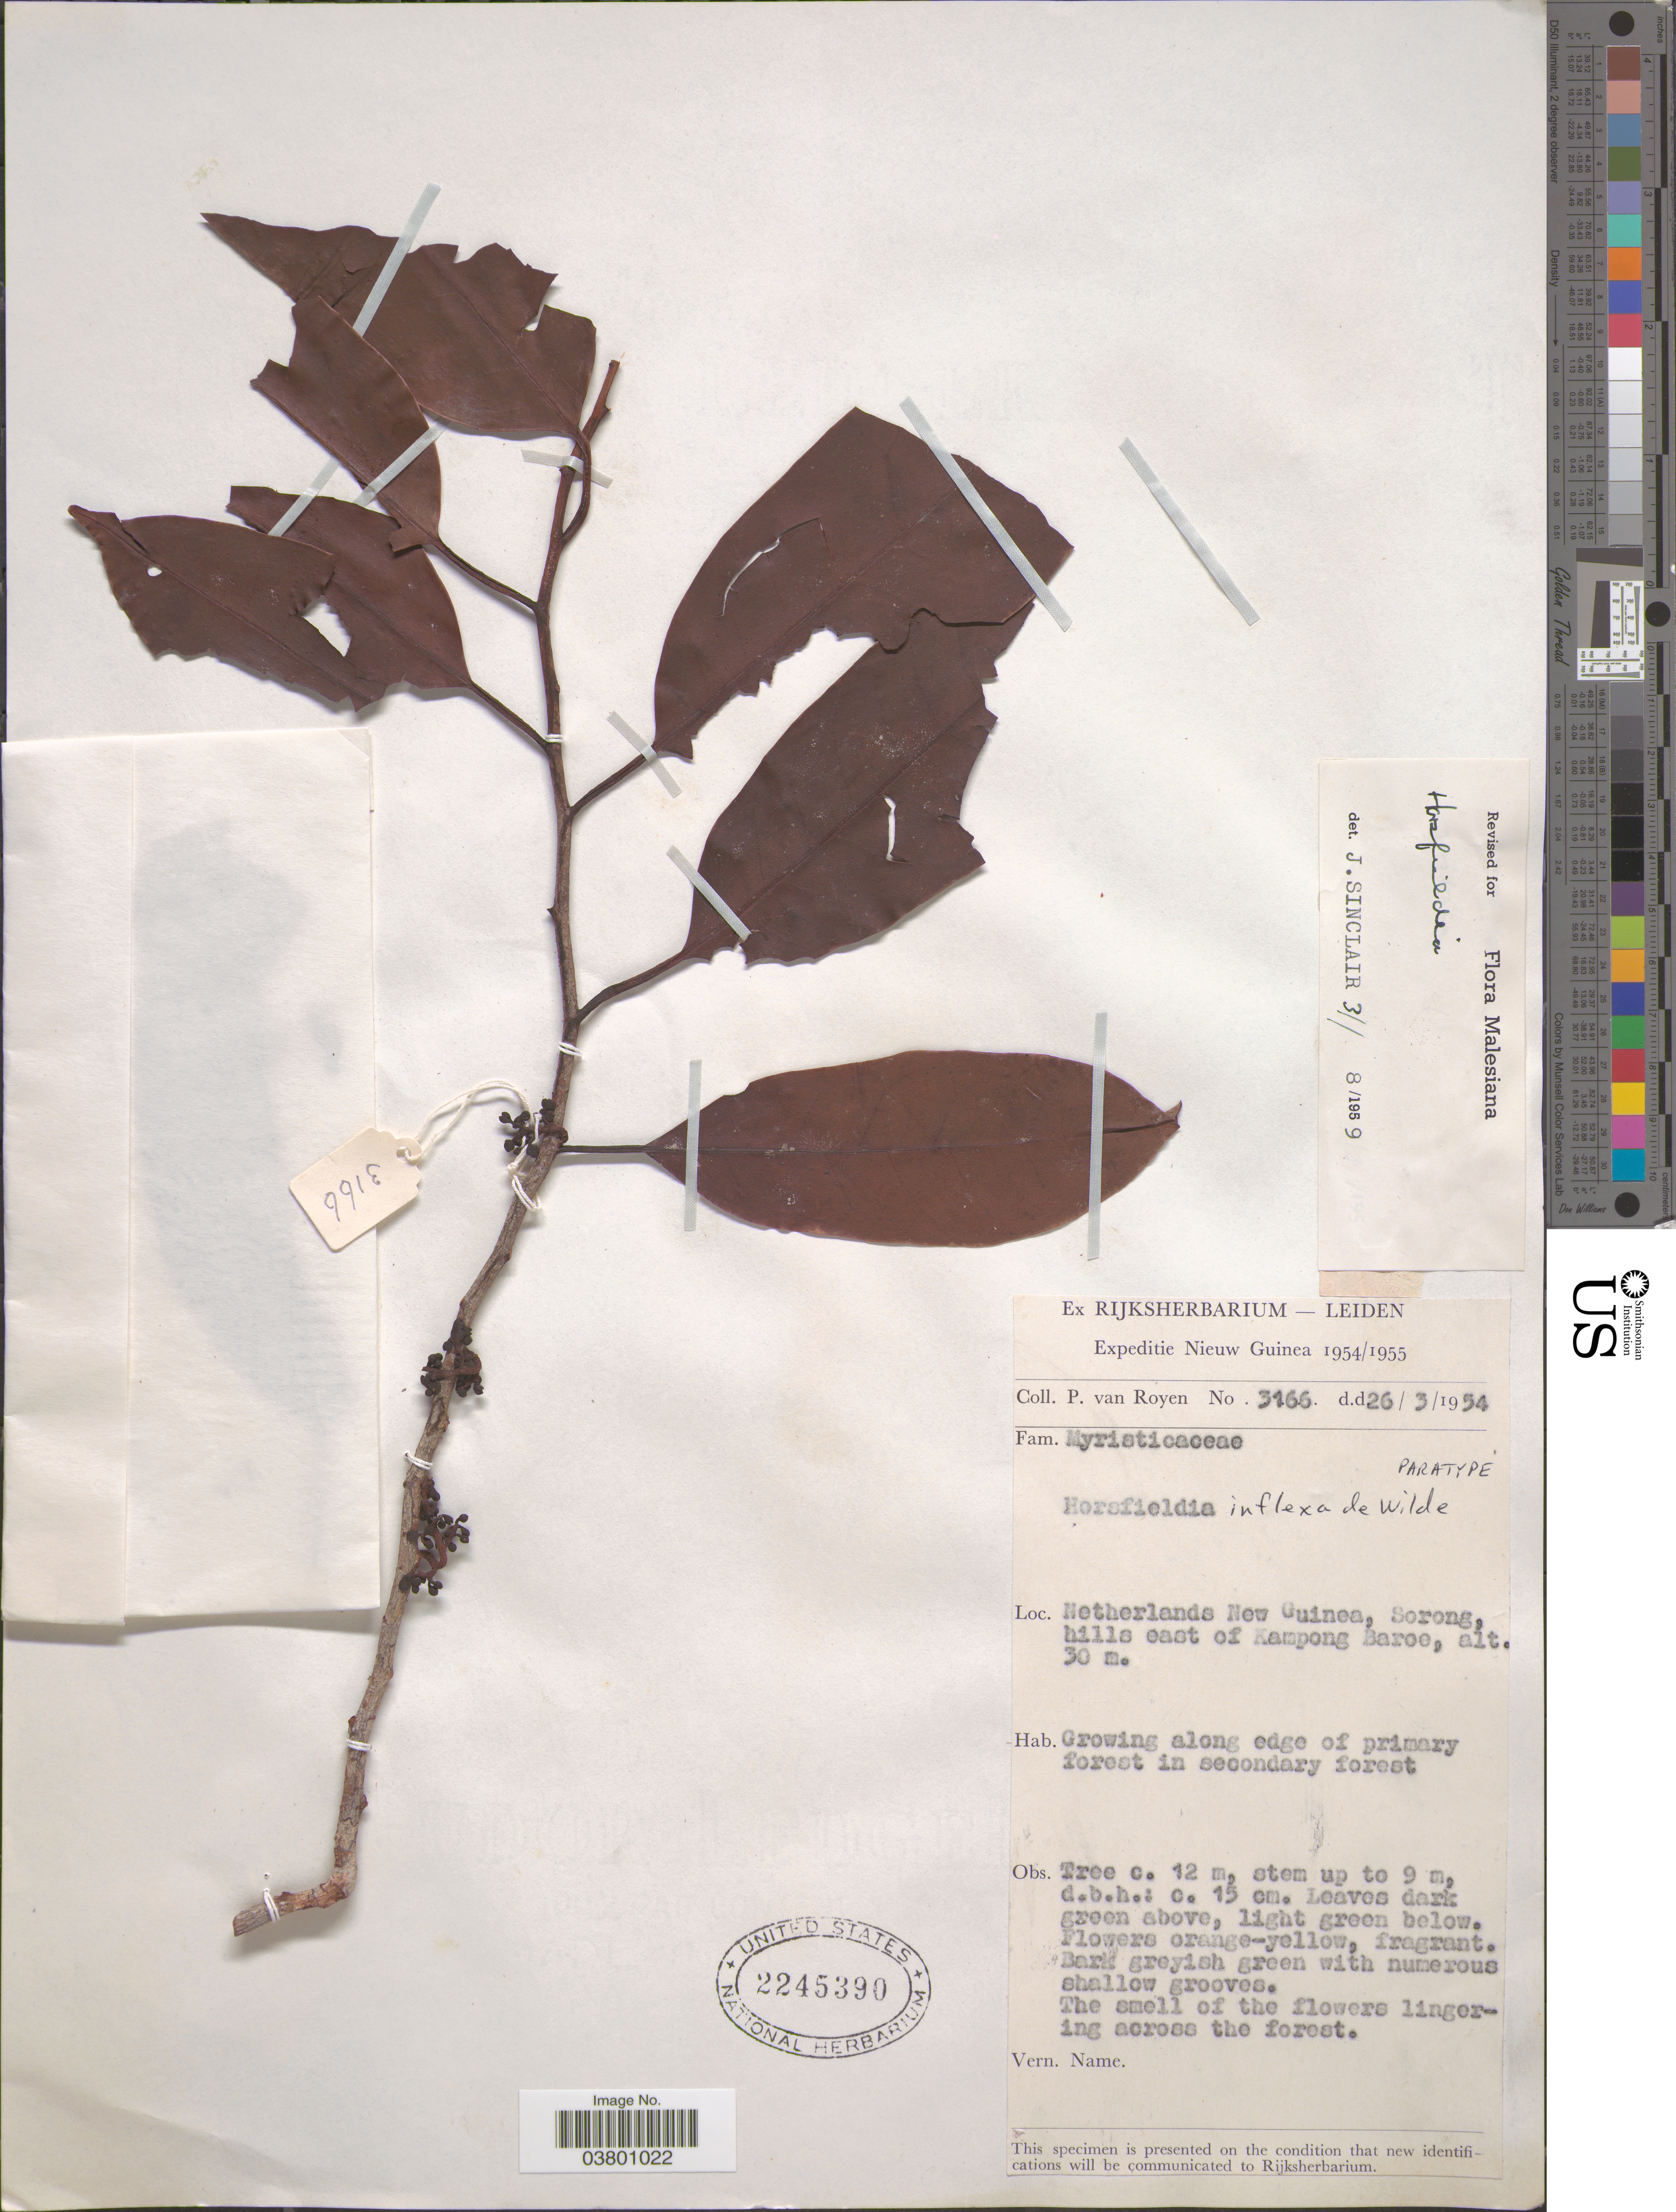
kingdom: Plantae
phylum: Tracheophyta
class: Magnoliopsida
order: Magnoliales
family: Myristicaceae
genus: Horsfieldia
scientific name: Horsfieldia inflexa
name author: W.J. de Wilde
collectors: P. van Royen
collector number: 3166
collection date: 1954-03-26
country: Indonesia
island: New Guinea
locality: Netherlands New Guinea, Sorong, hills east of Kampong Baroe.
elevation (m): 30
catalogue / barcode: US 2245390